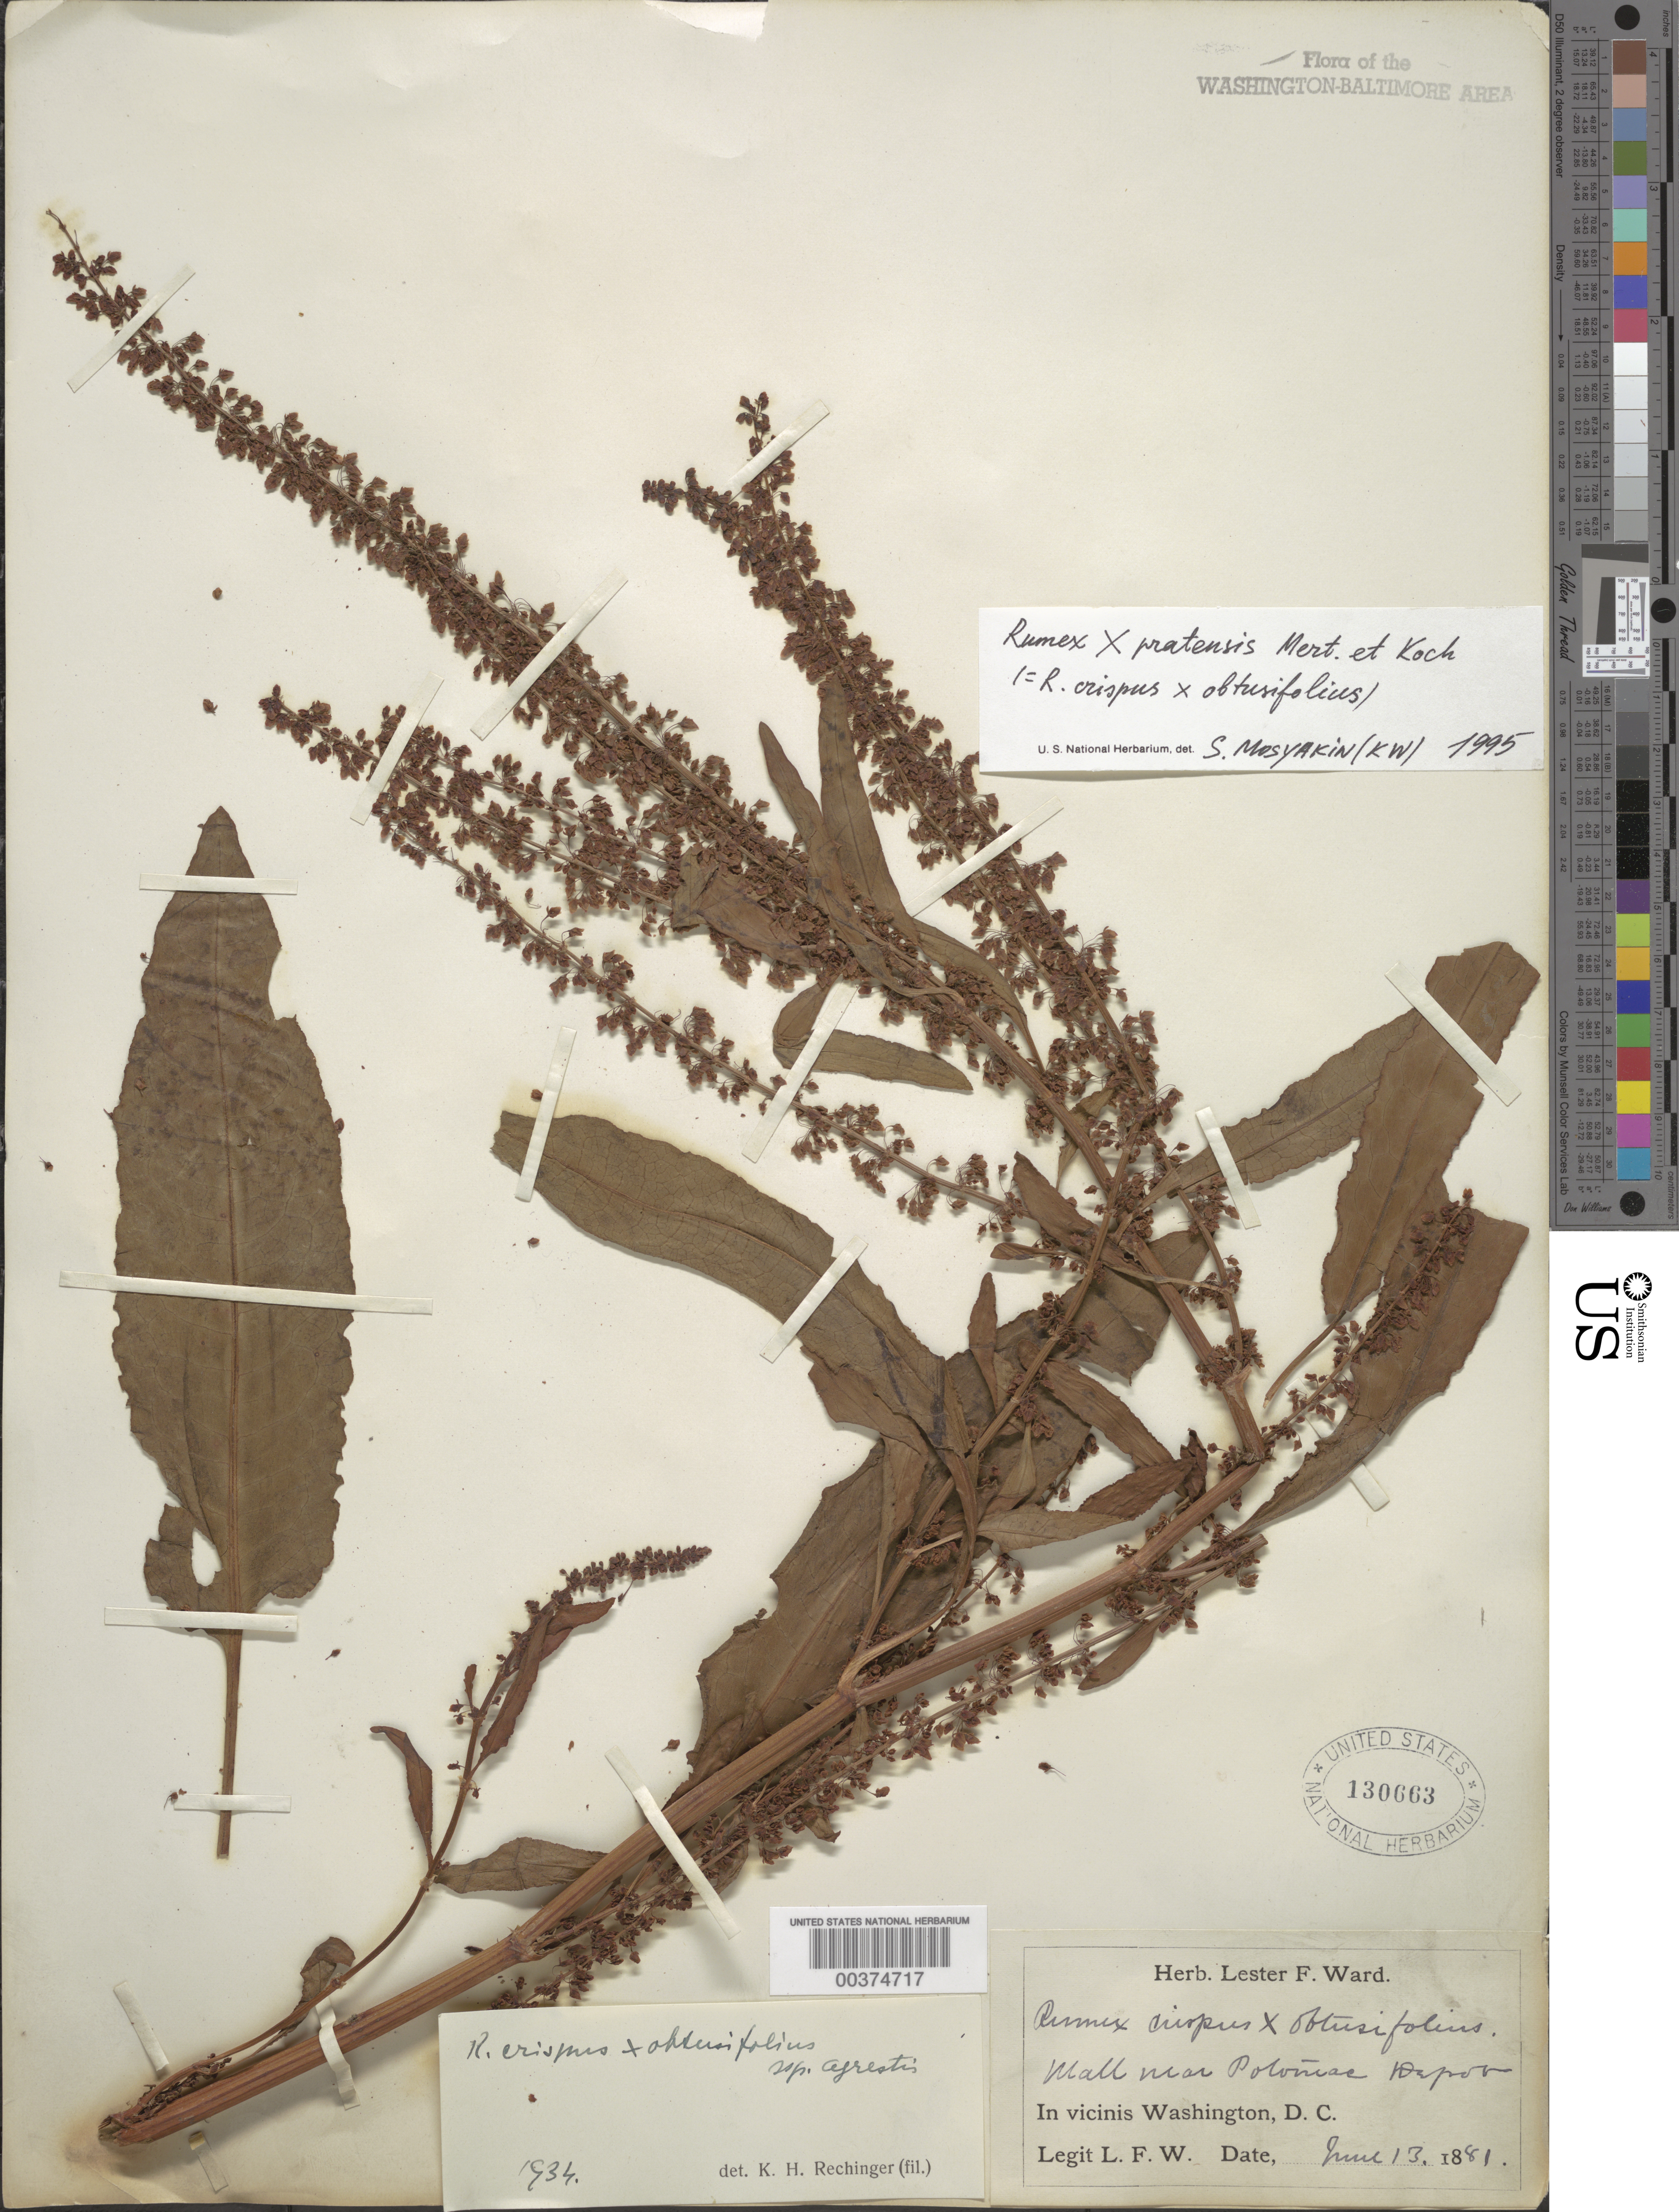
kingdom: Plantae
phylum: Tracheophyta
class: Magnoliopsida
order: Caryophyllales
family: Polygonaceae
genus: Rumex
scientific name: Rumex crispus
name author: L.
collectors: L. F. Ward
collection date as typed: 13 Jun 1881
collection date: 1881-06-13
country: United States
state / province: District of Columbia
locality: Mall near Potomac Depot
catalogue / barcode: US 130663